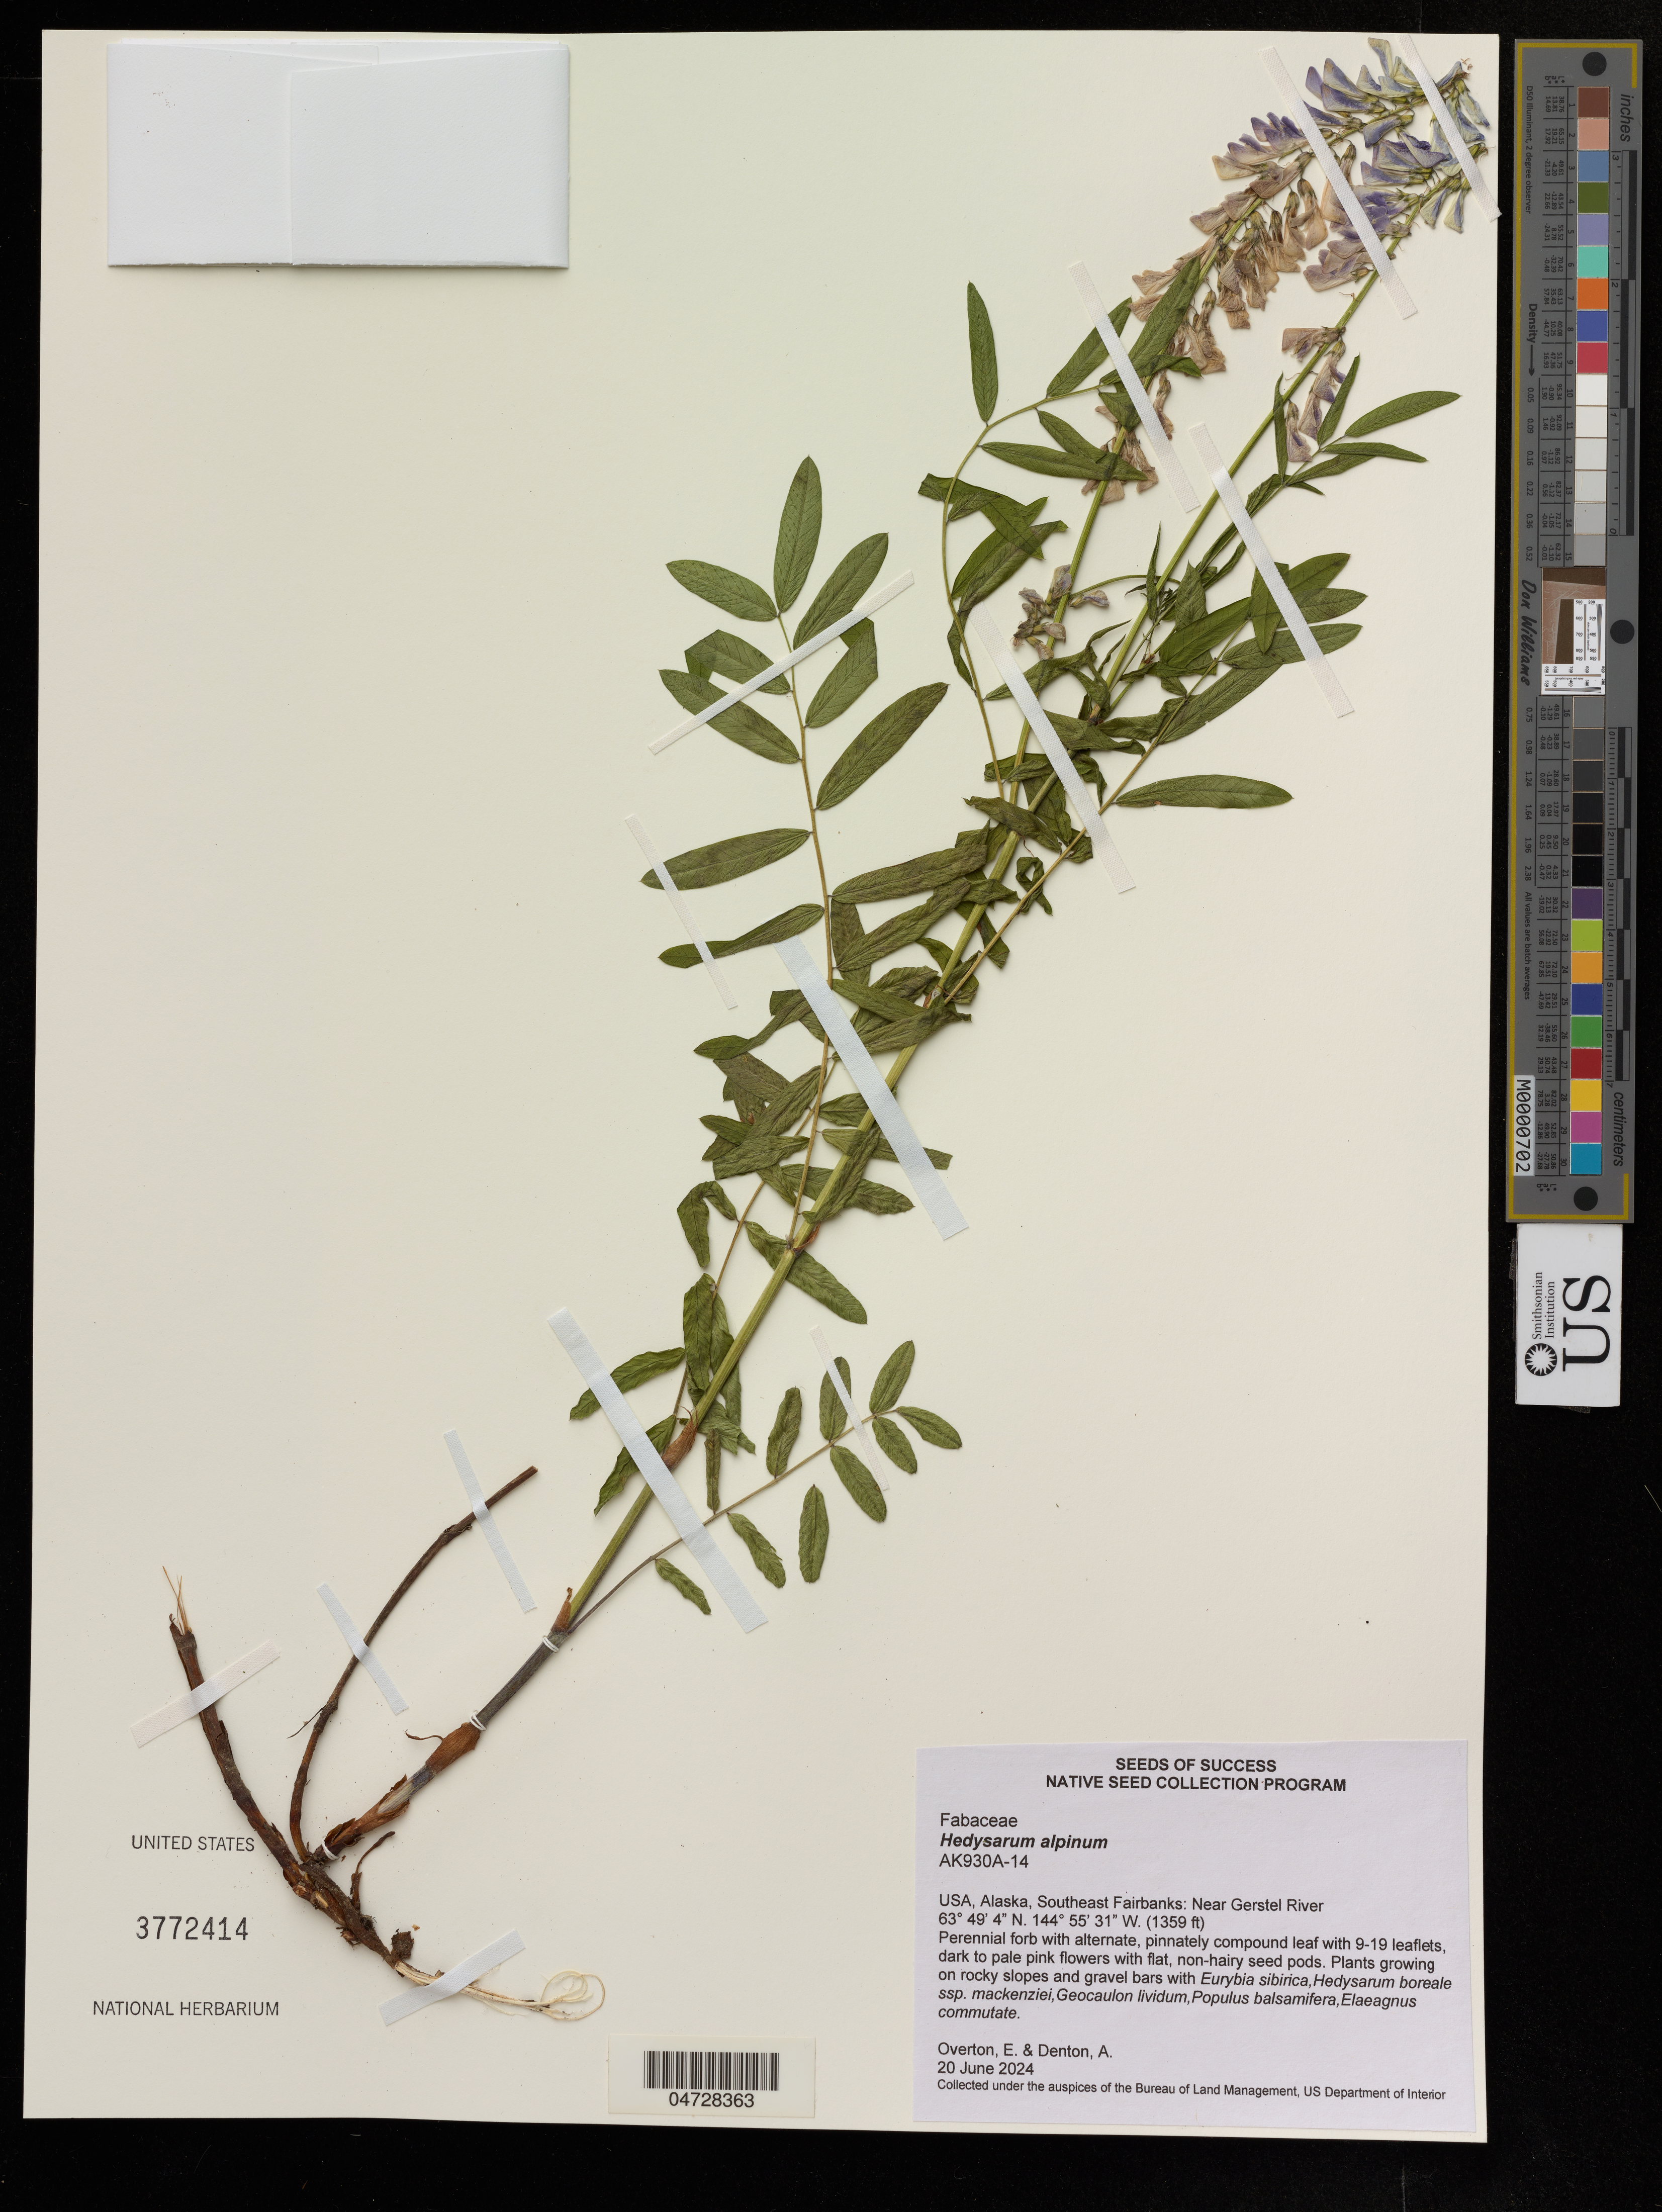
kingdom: Plantae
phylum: Tracheophyta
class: Magnoliopsida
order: Fabales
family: Fabaceae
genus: Hedysarum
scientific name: Hedysarum alpinum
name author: L.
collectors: E. Overton & A. Denton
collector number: AK930A-14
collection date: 2014-06-20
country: United States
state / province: Alaska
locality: Southeast Fairbanks: Near Gerstel River.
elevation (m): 414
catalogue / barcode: US 3772414